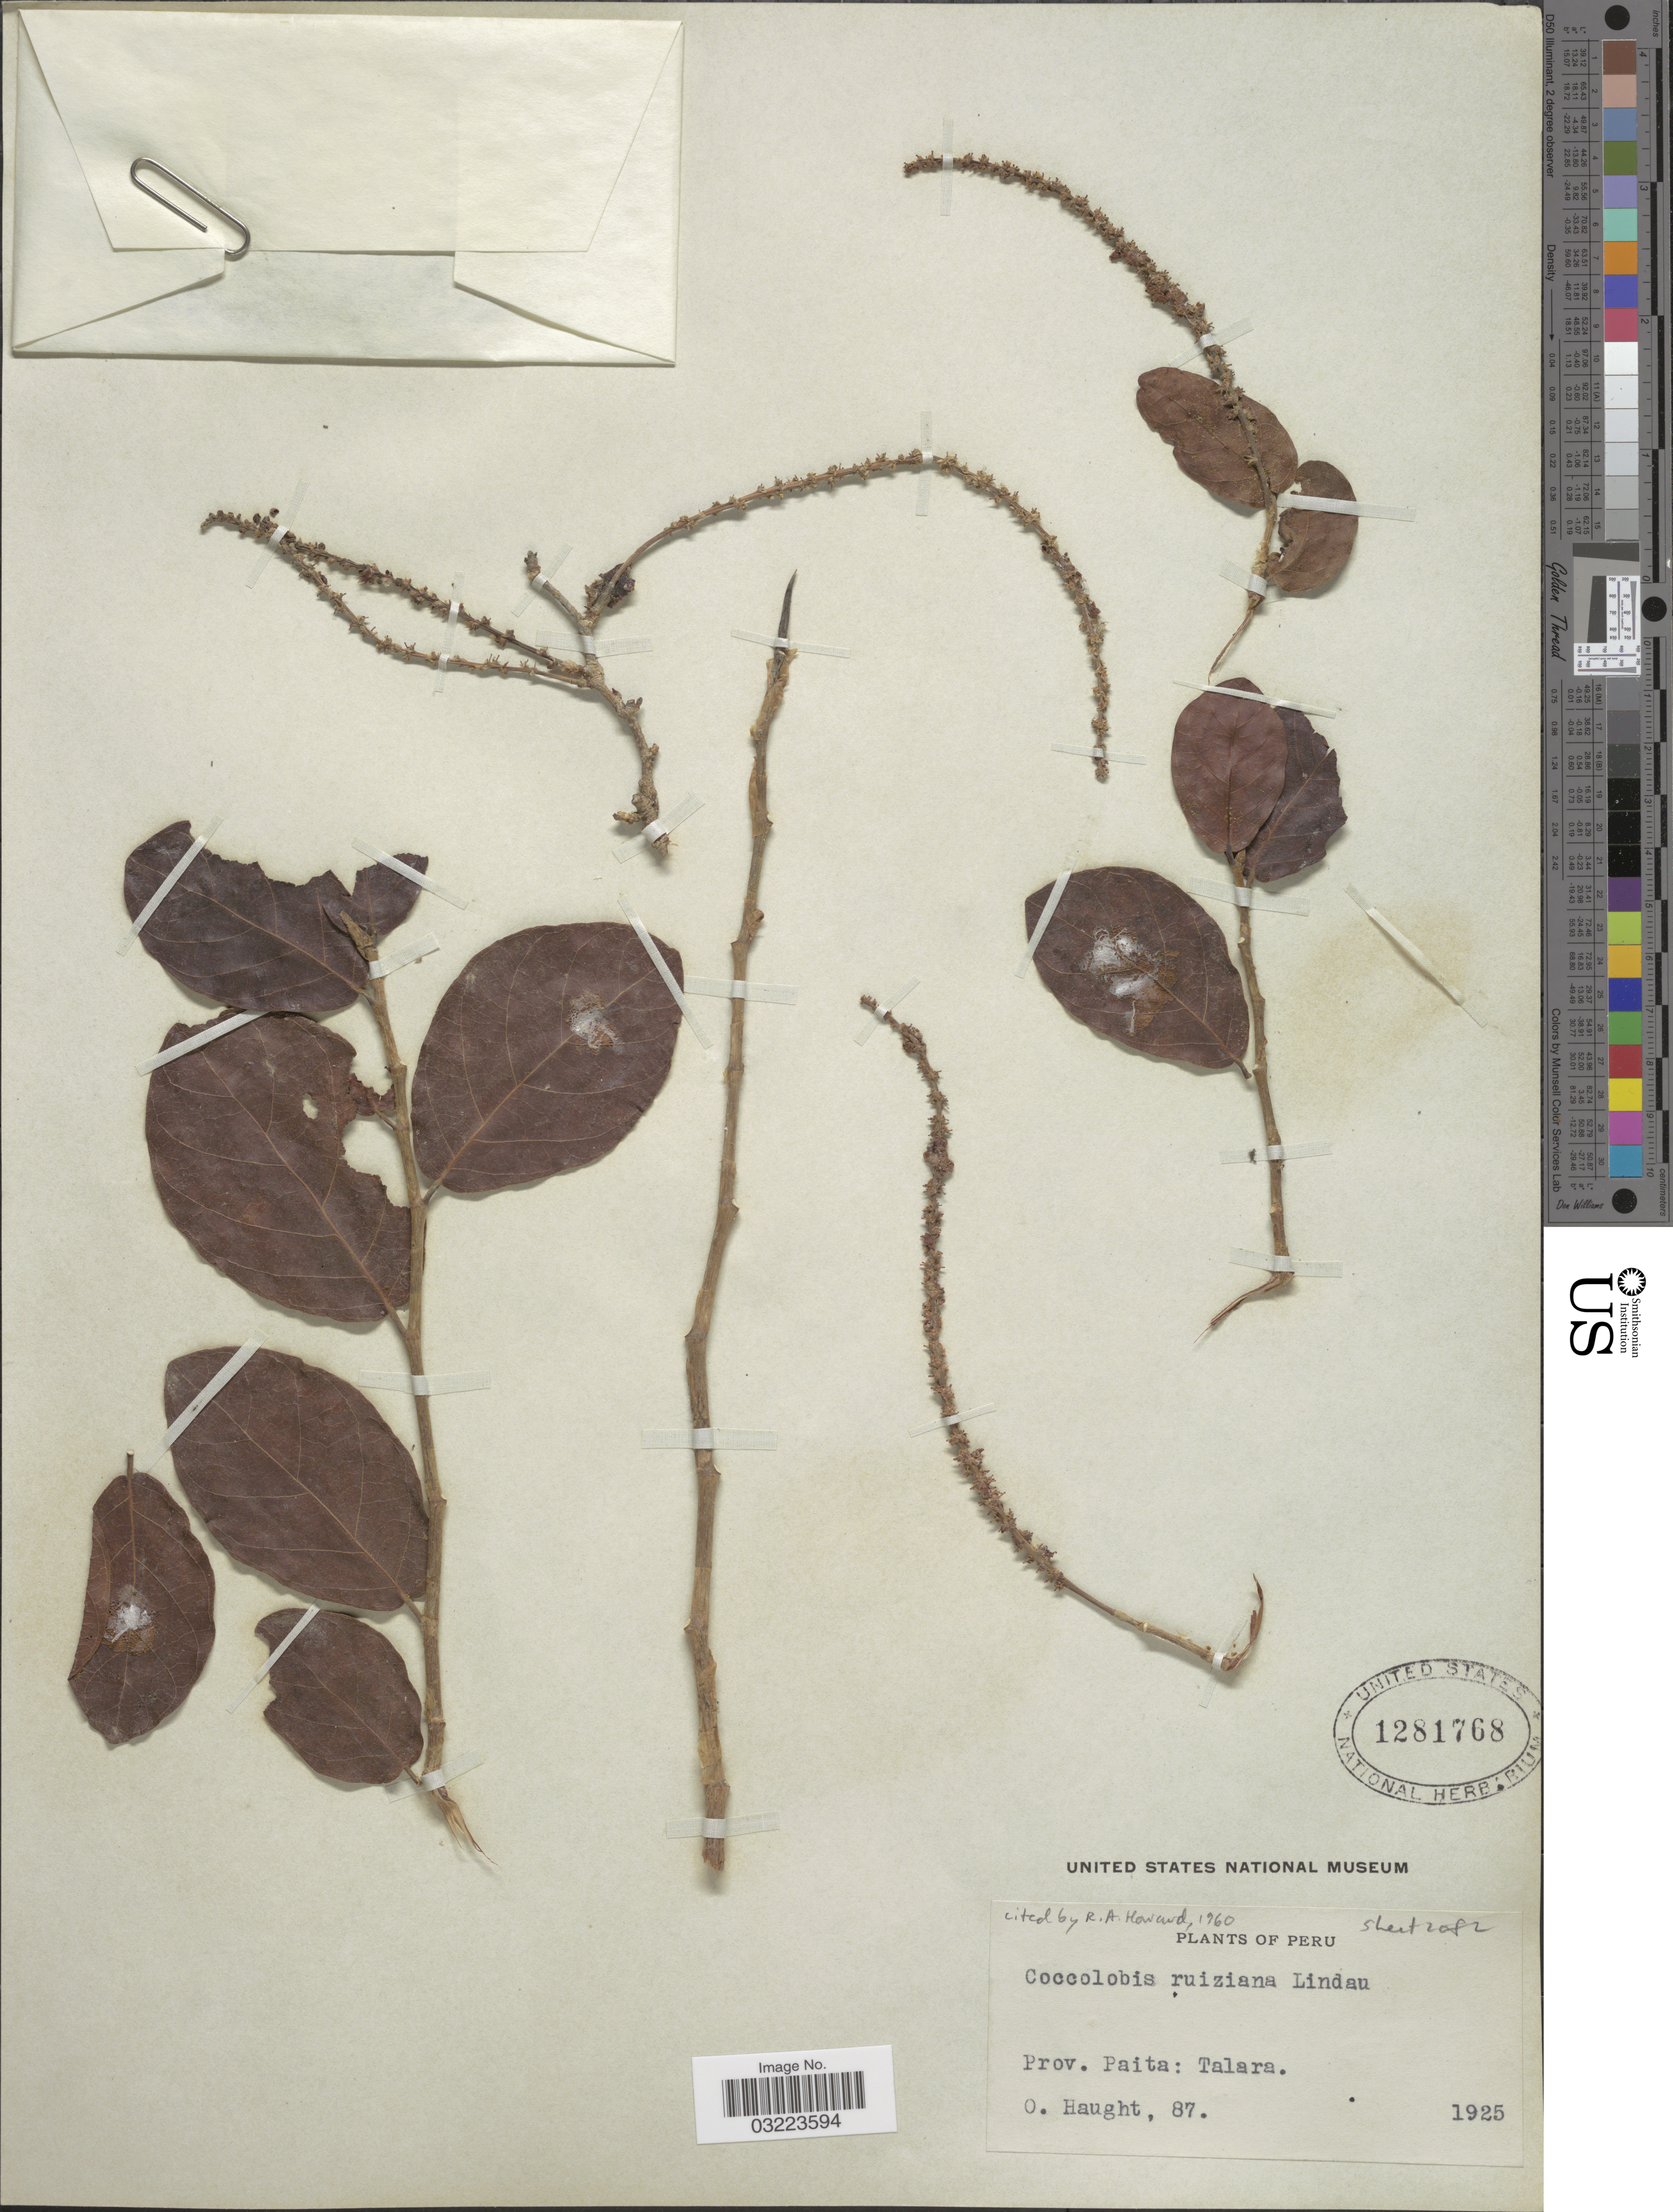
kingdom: Plantae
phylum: Tracheophyta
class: Magnoliopsida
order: Caryophyllales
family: Polygonaceae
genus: Coccoloba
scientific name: Coccoloba ruiziana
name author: Lindau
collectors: O. Haught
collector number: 87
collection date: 1925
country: Peru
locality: Prov. Paita: Talara.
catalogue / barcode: US 1281768